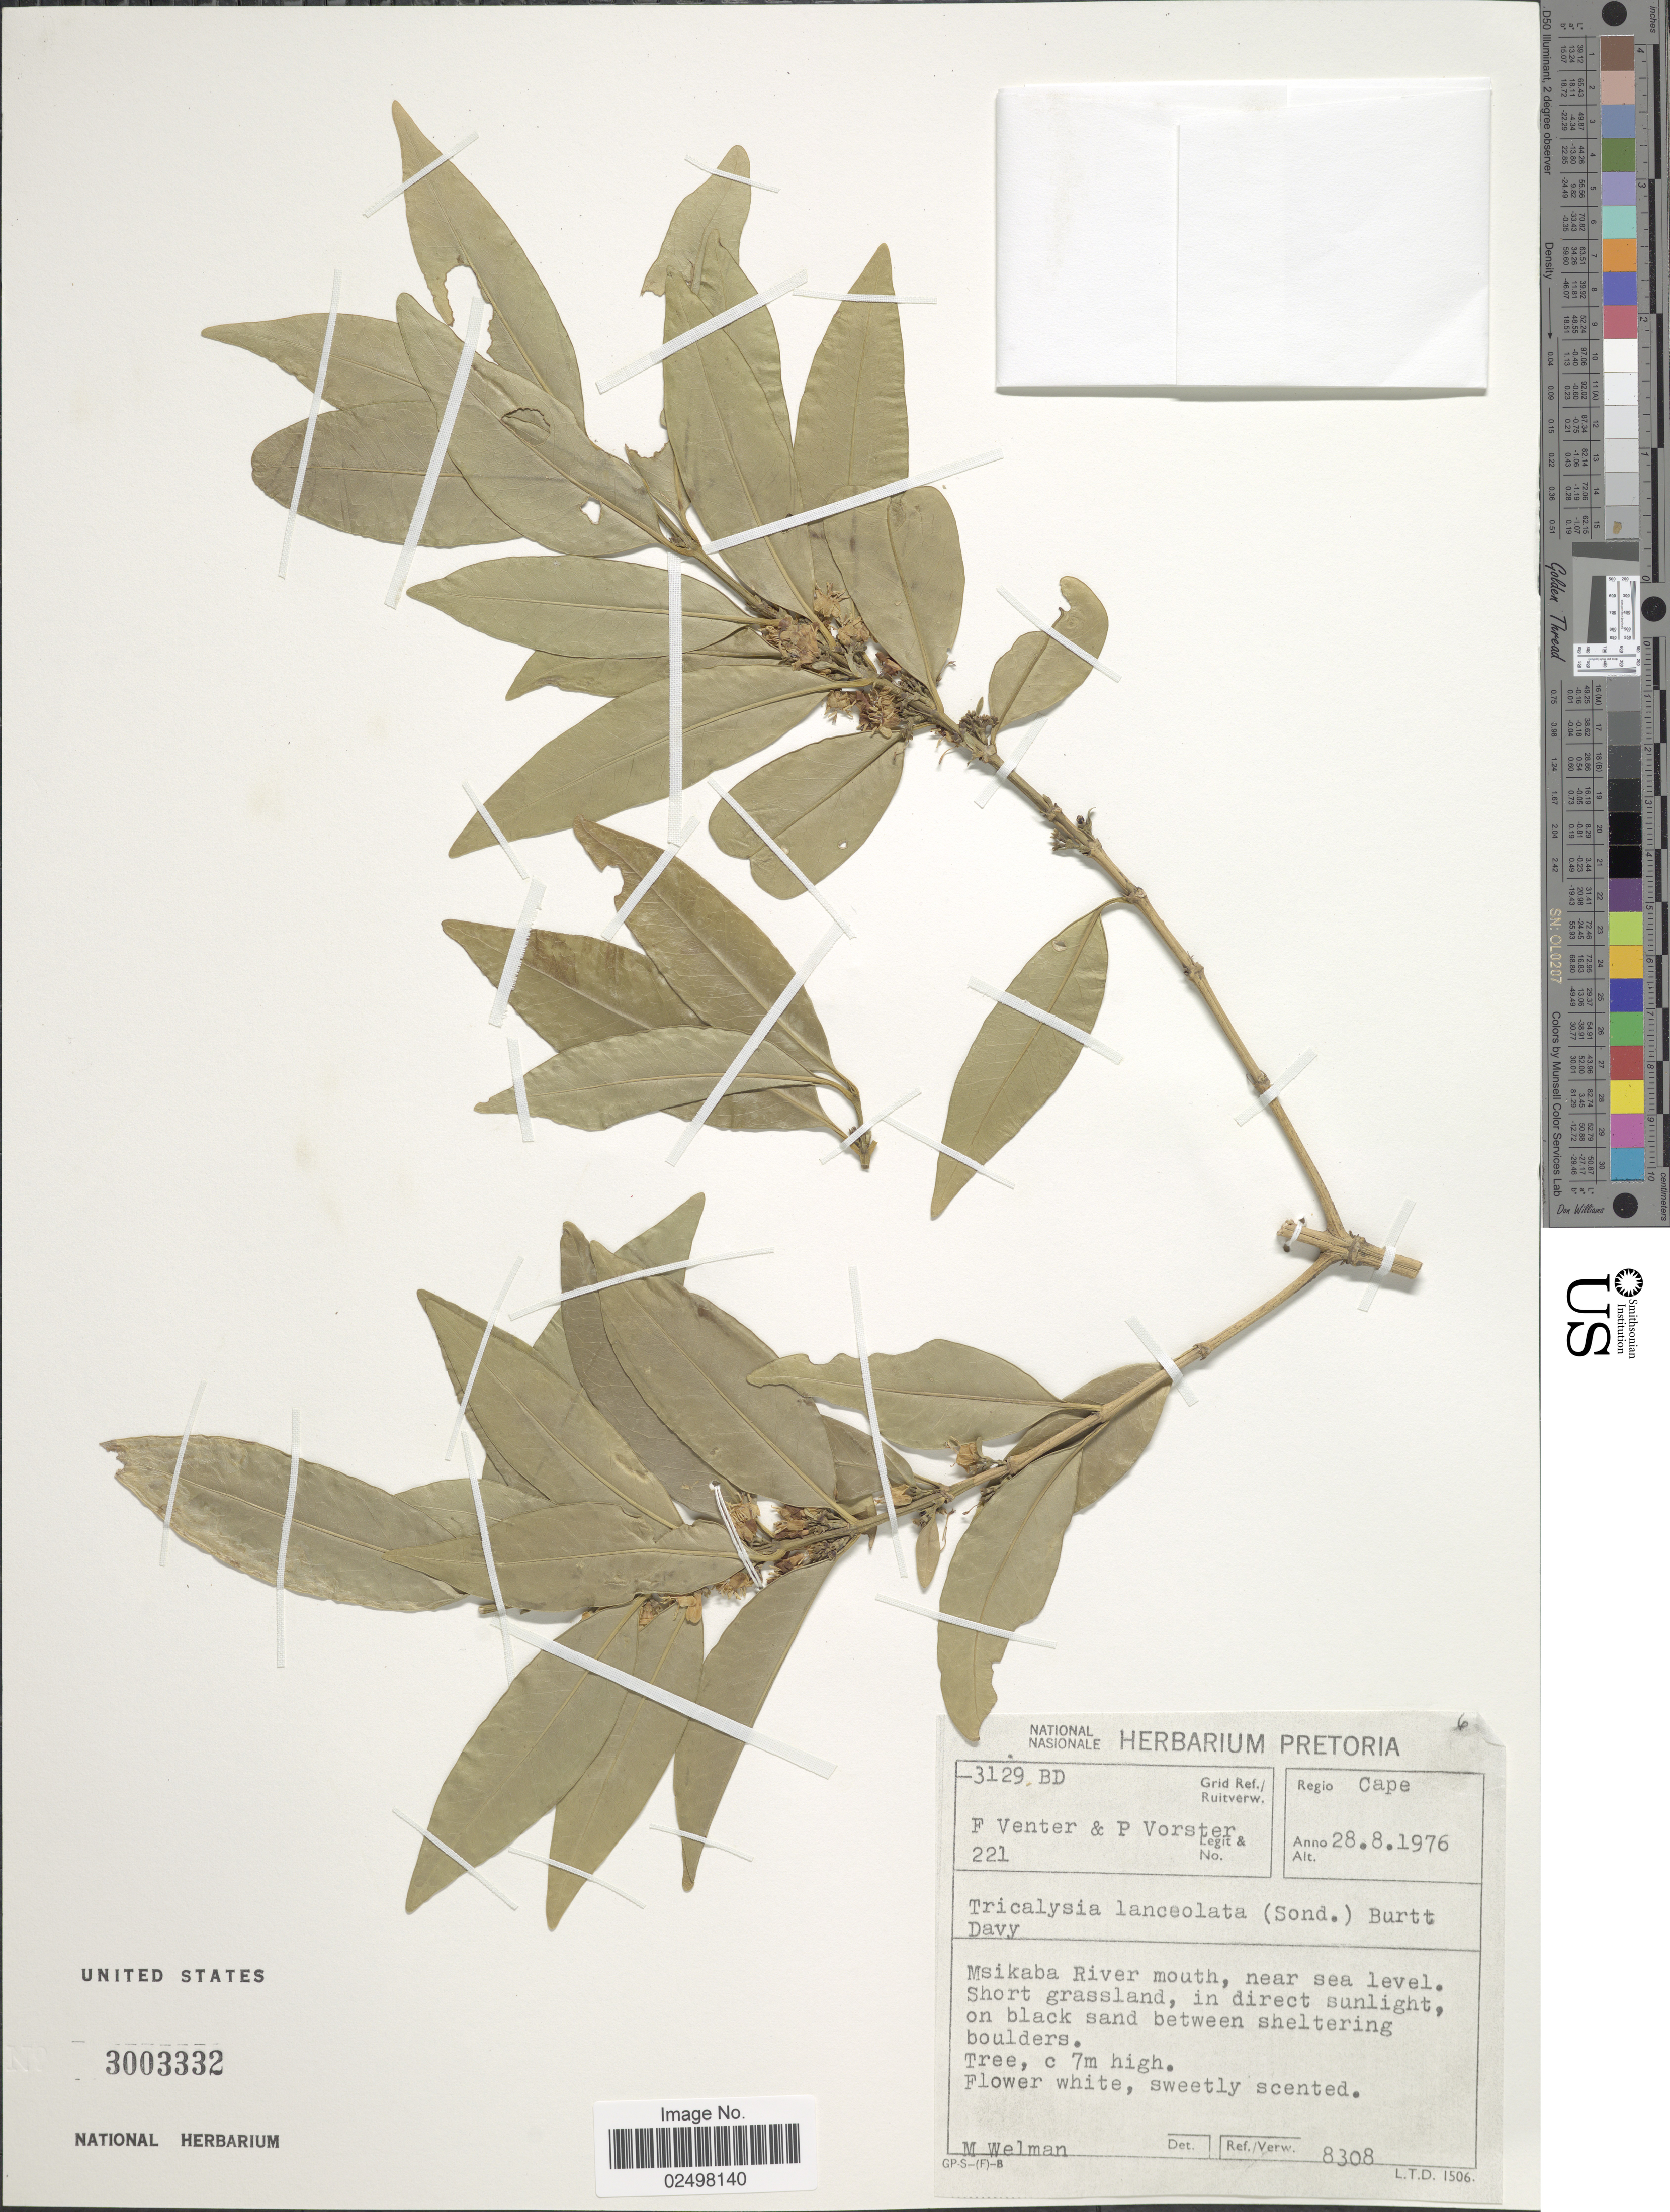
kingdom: Plantae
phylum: Tracheophyta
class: Magnoliopsida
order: Gentianales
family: Rubiaceae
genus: Tricalysia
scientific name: Tricalysia lanceolata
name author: (Sond.) Burtt Davy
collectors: F. Venter & P. Vorster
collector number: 221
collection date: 1976-08-28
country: South Africa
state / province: Eastern Cape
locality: Regio Cape, Msikaba River mouth, near sea level, short grassland, in direct sulight on black sand between sheltering boulders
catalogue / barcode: US 3003332